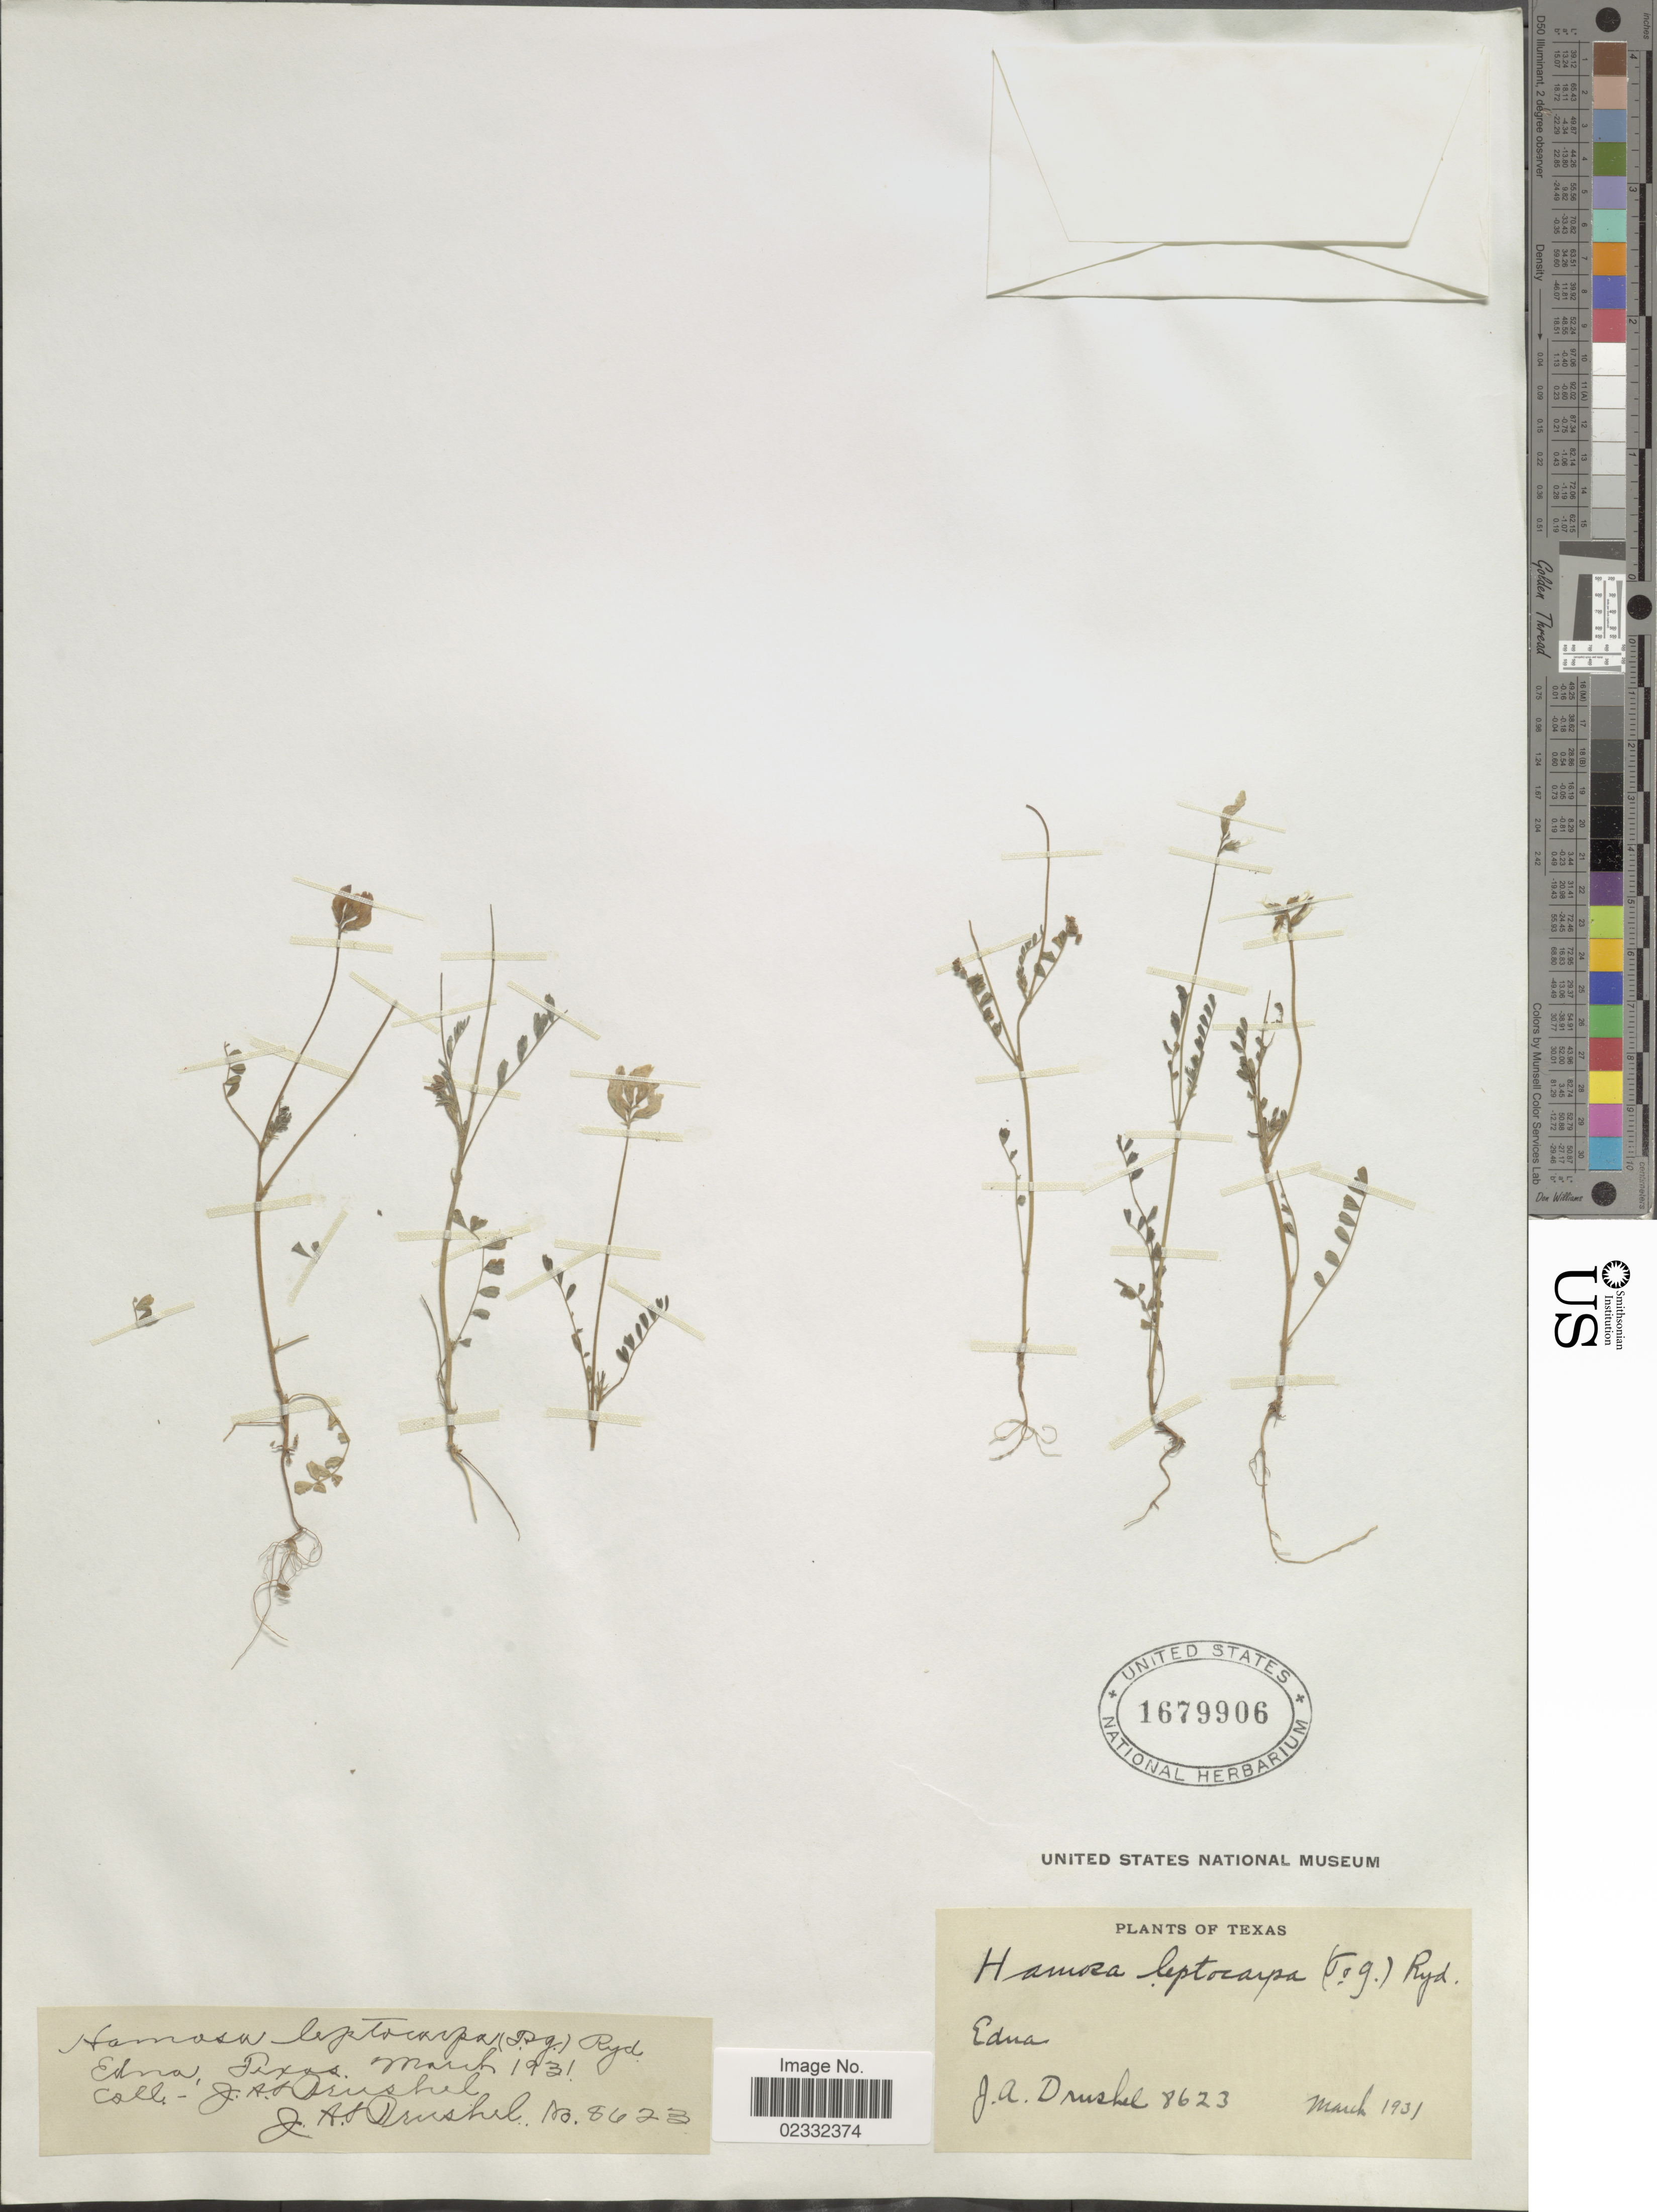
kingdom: Plantae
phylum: Tracheophyta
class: Magnoliopsida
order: Fabales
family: Fabaceae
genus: Astragalus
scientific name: Astragalus leptocarpus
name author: Torr. & A. Gray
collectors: J. A. Drushel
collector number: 8623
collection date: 1931-03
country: United States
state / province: Texas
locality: Edna.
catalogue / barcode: US 1679906